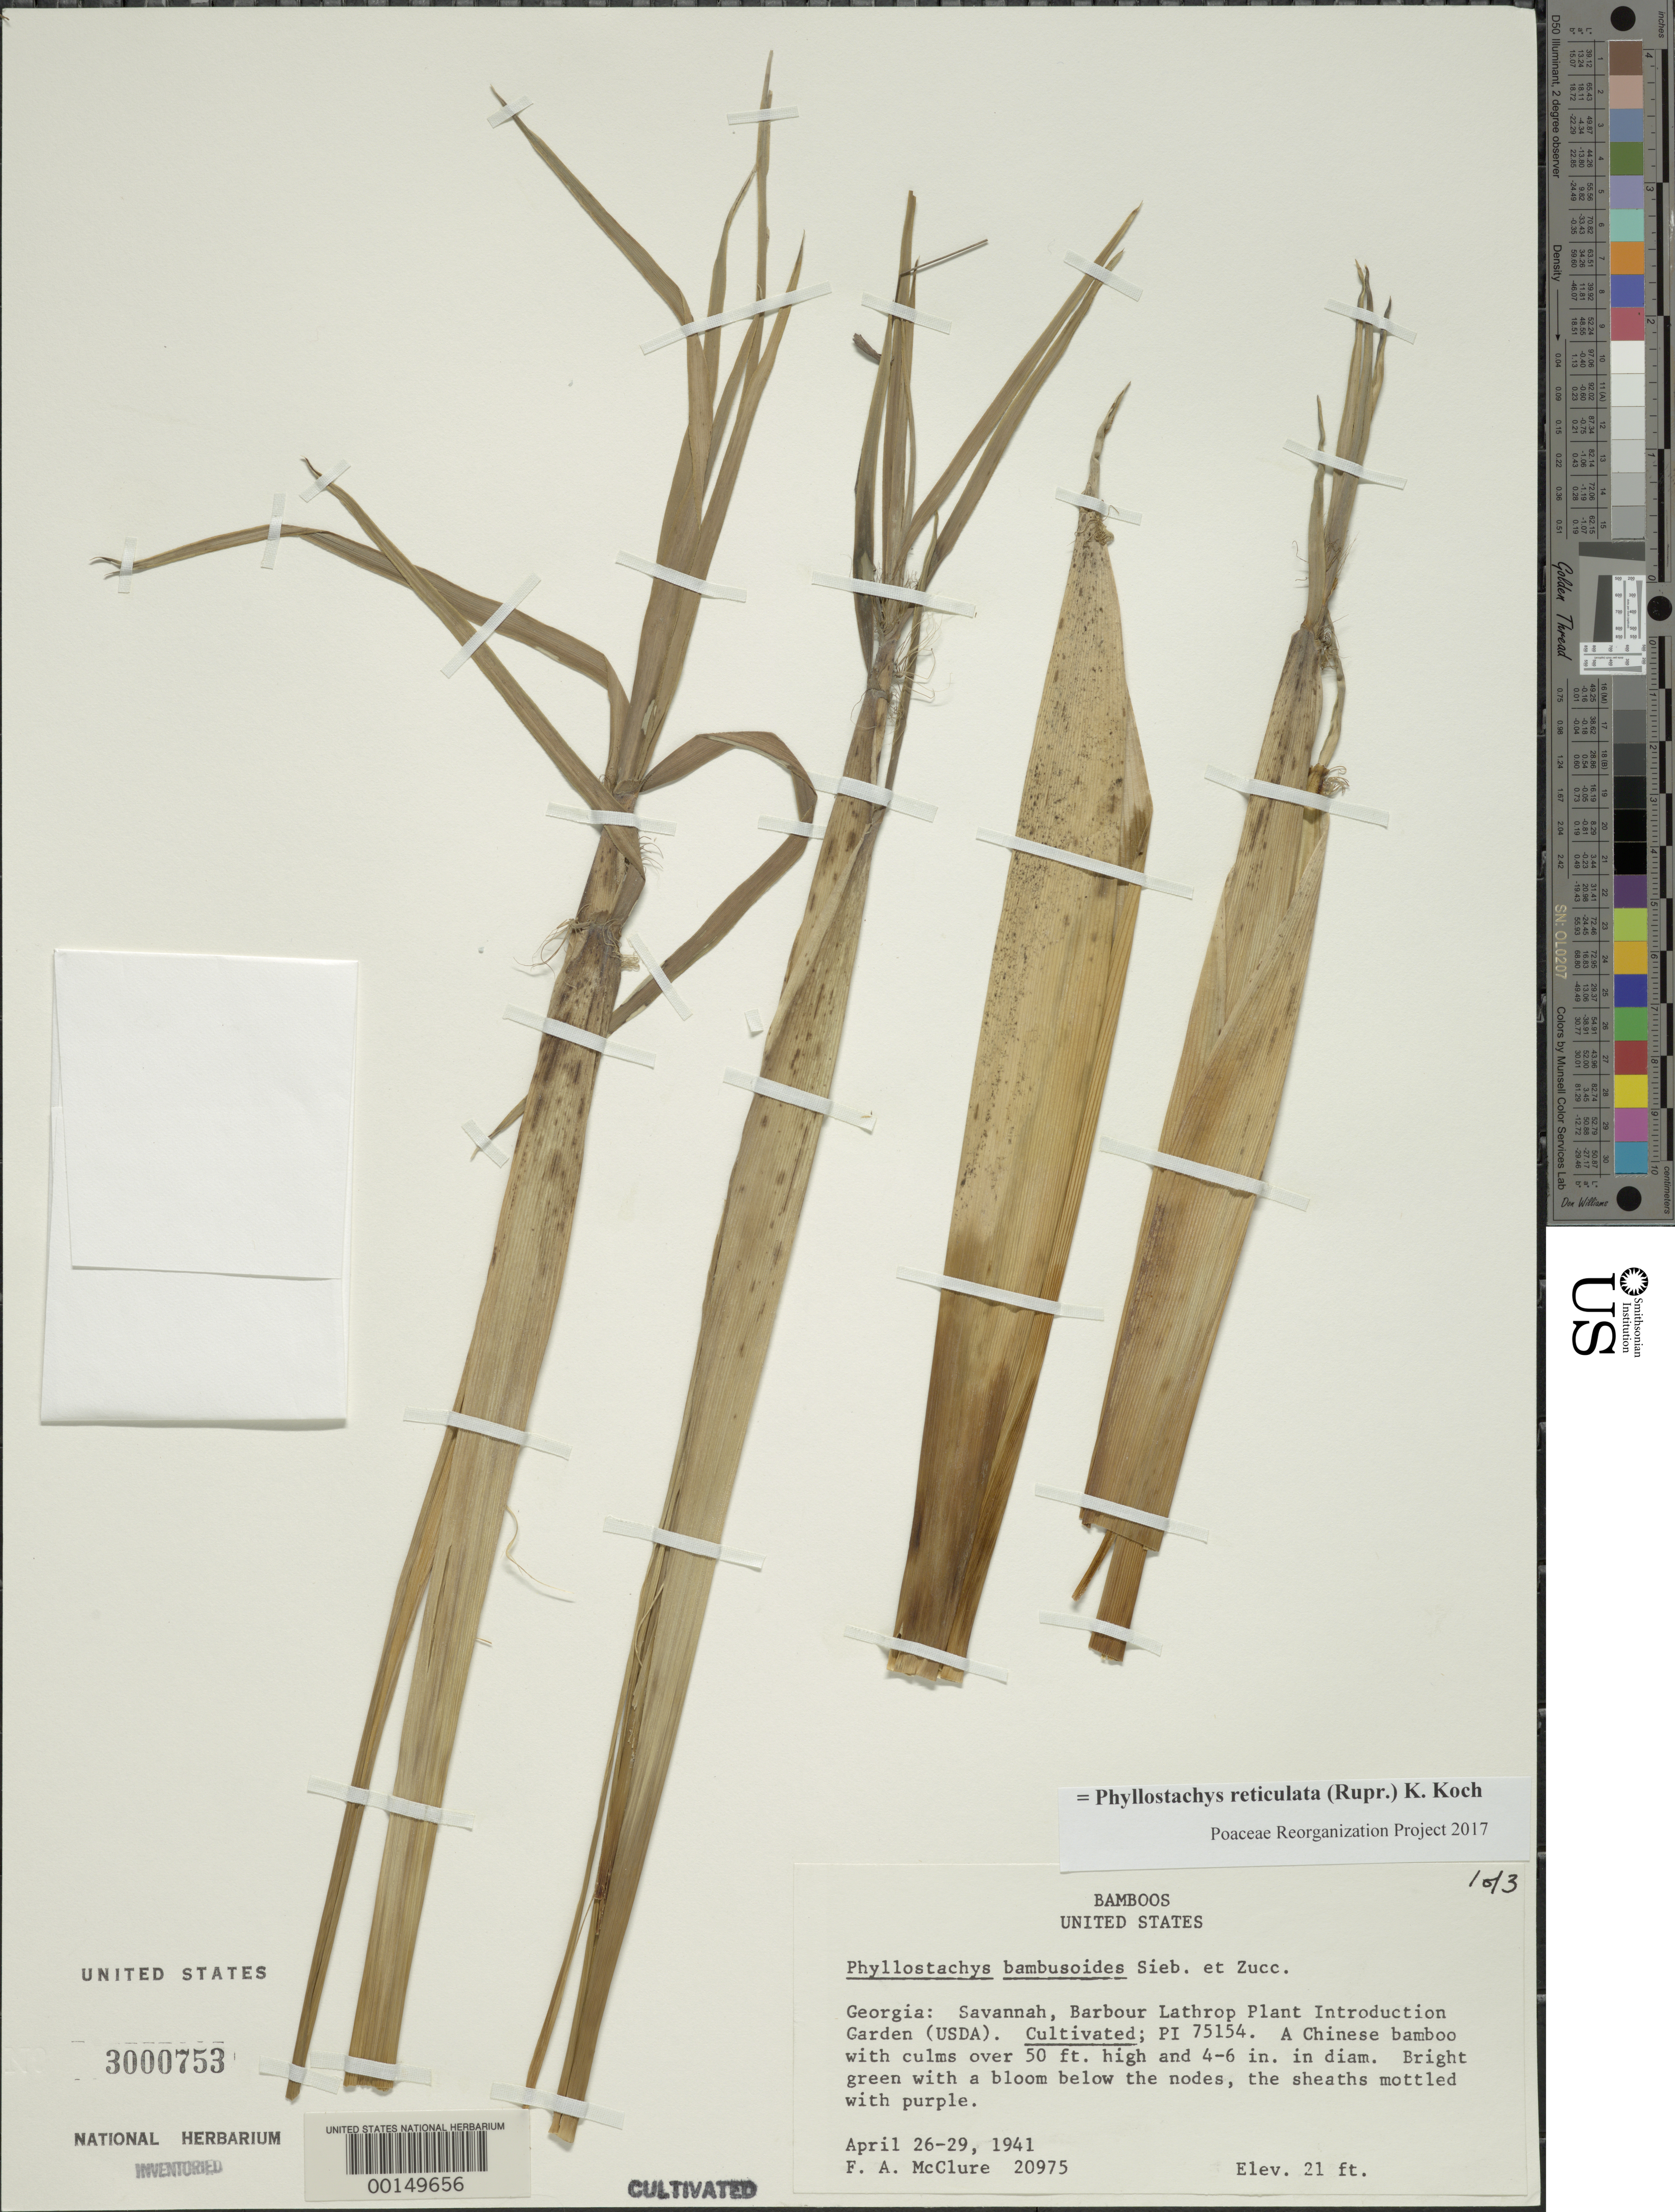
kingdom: Plantae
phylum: Tracheophyta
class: Liliopsida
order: Poales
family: Poaceae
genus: Phyllostachys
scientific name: Phyllostachys reticulata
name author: (Rupr.) K. Koch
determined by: Poaceae Reorganization Project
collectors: F. A. McClure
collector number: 20975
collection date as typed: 26 Apr 1941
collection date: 1941-04-26/1941-04-29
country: United States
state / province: Georgia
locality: Savannah, barbour lathrop p.i. garden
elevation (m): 6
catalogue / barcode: US 3000753